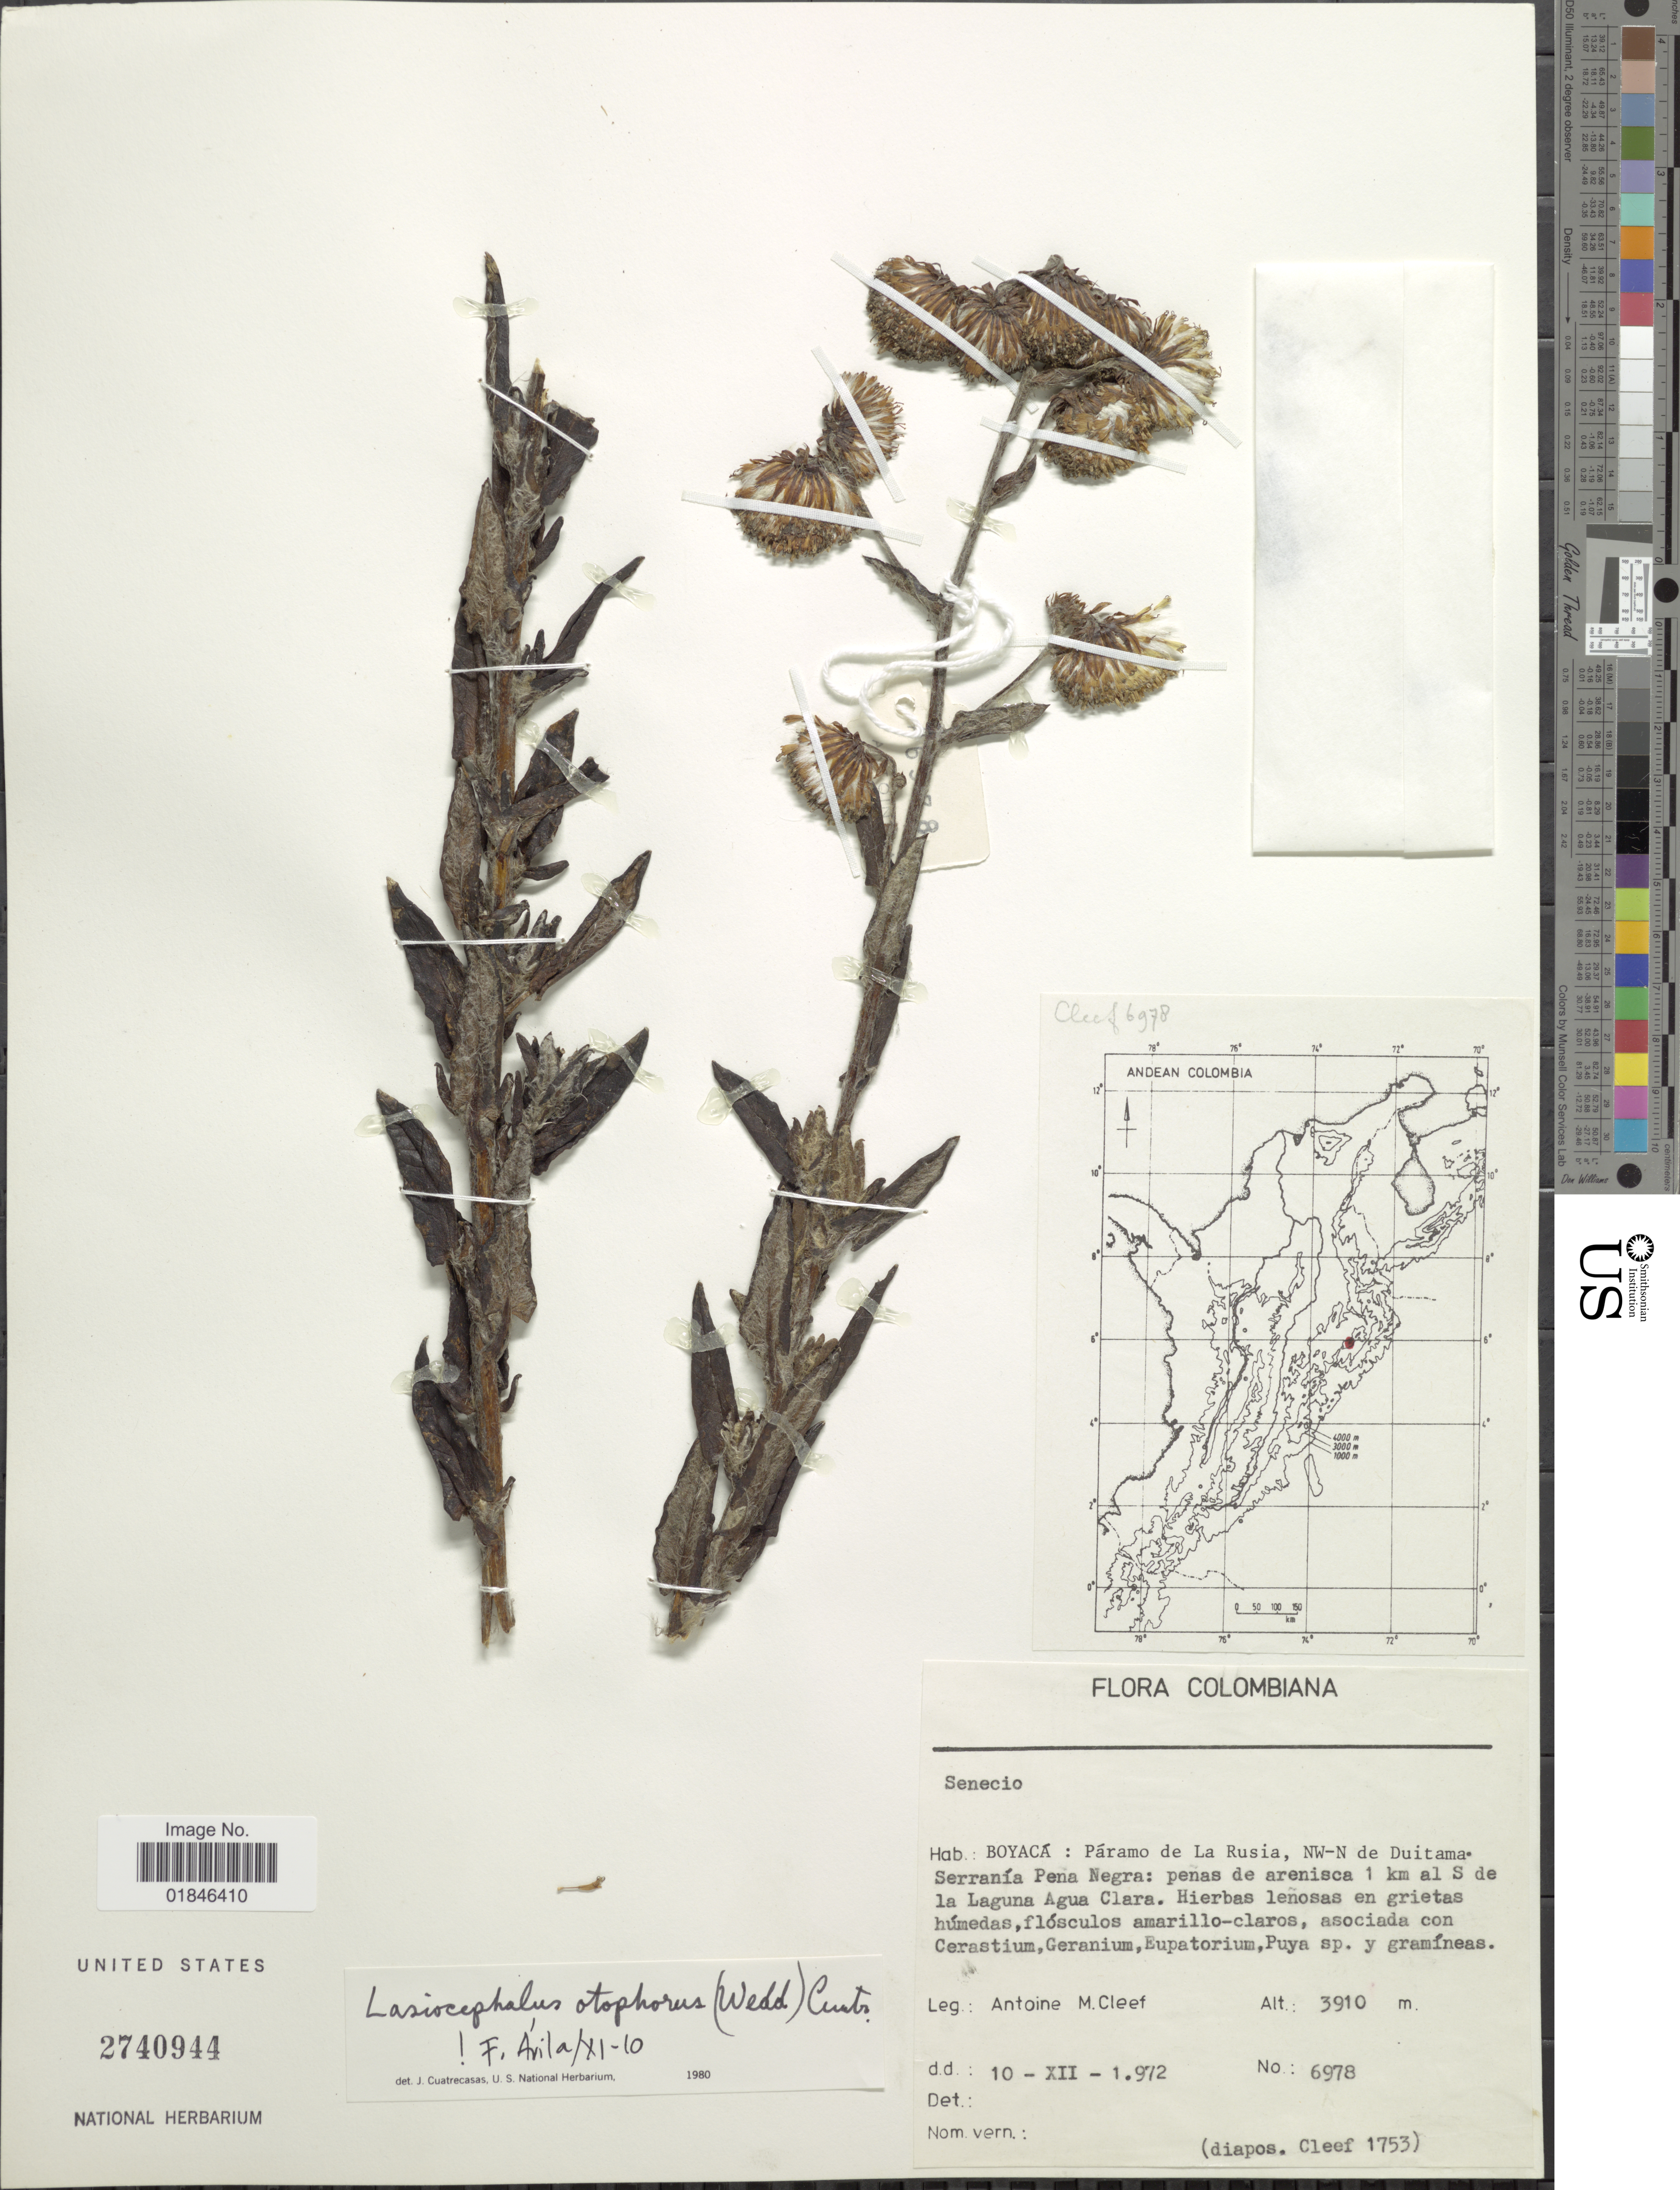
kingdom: Plantae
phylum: Tracheophyta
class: Magnoliopsida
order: Asterales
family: Asteraceae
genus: Senecio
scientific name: Senecio otophorus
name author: Wedd.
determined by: Salomon, Luciana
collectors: A. M. Cleef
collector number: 6978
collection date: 1972-12-10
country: Colombia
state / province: Boyacá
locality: Boyaca: Paramo de La Rusia, NW-N de Duitama Serrania Pena Negra: penas de arenisca 1 km al S de la Laguna Agua Clara.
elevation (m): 3910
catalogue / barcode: US 2740944